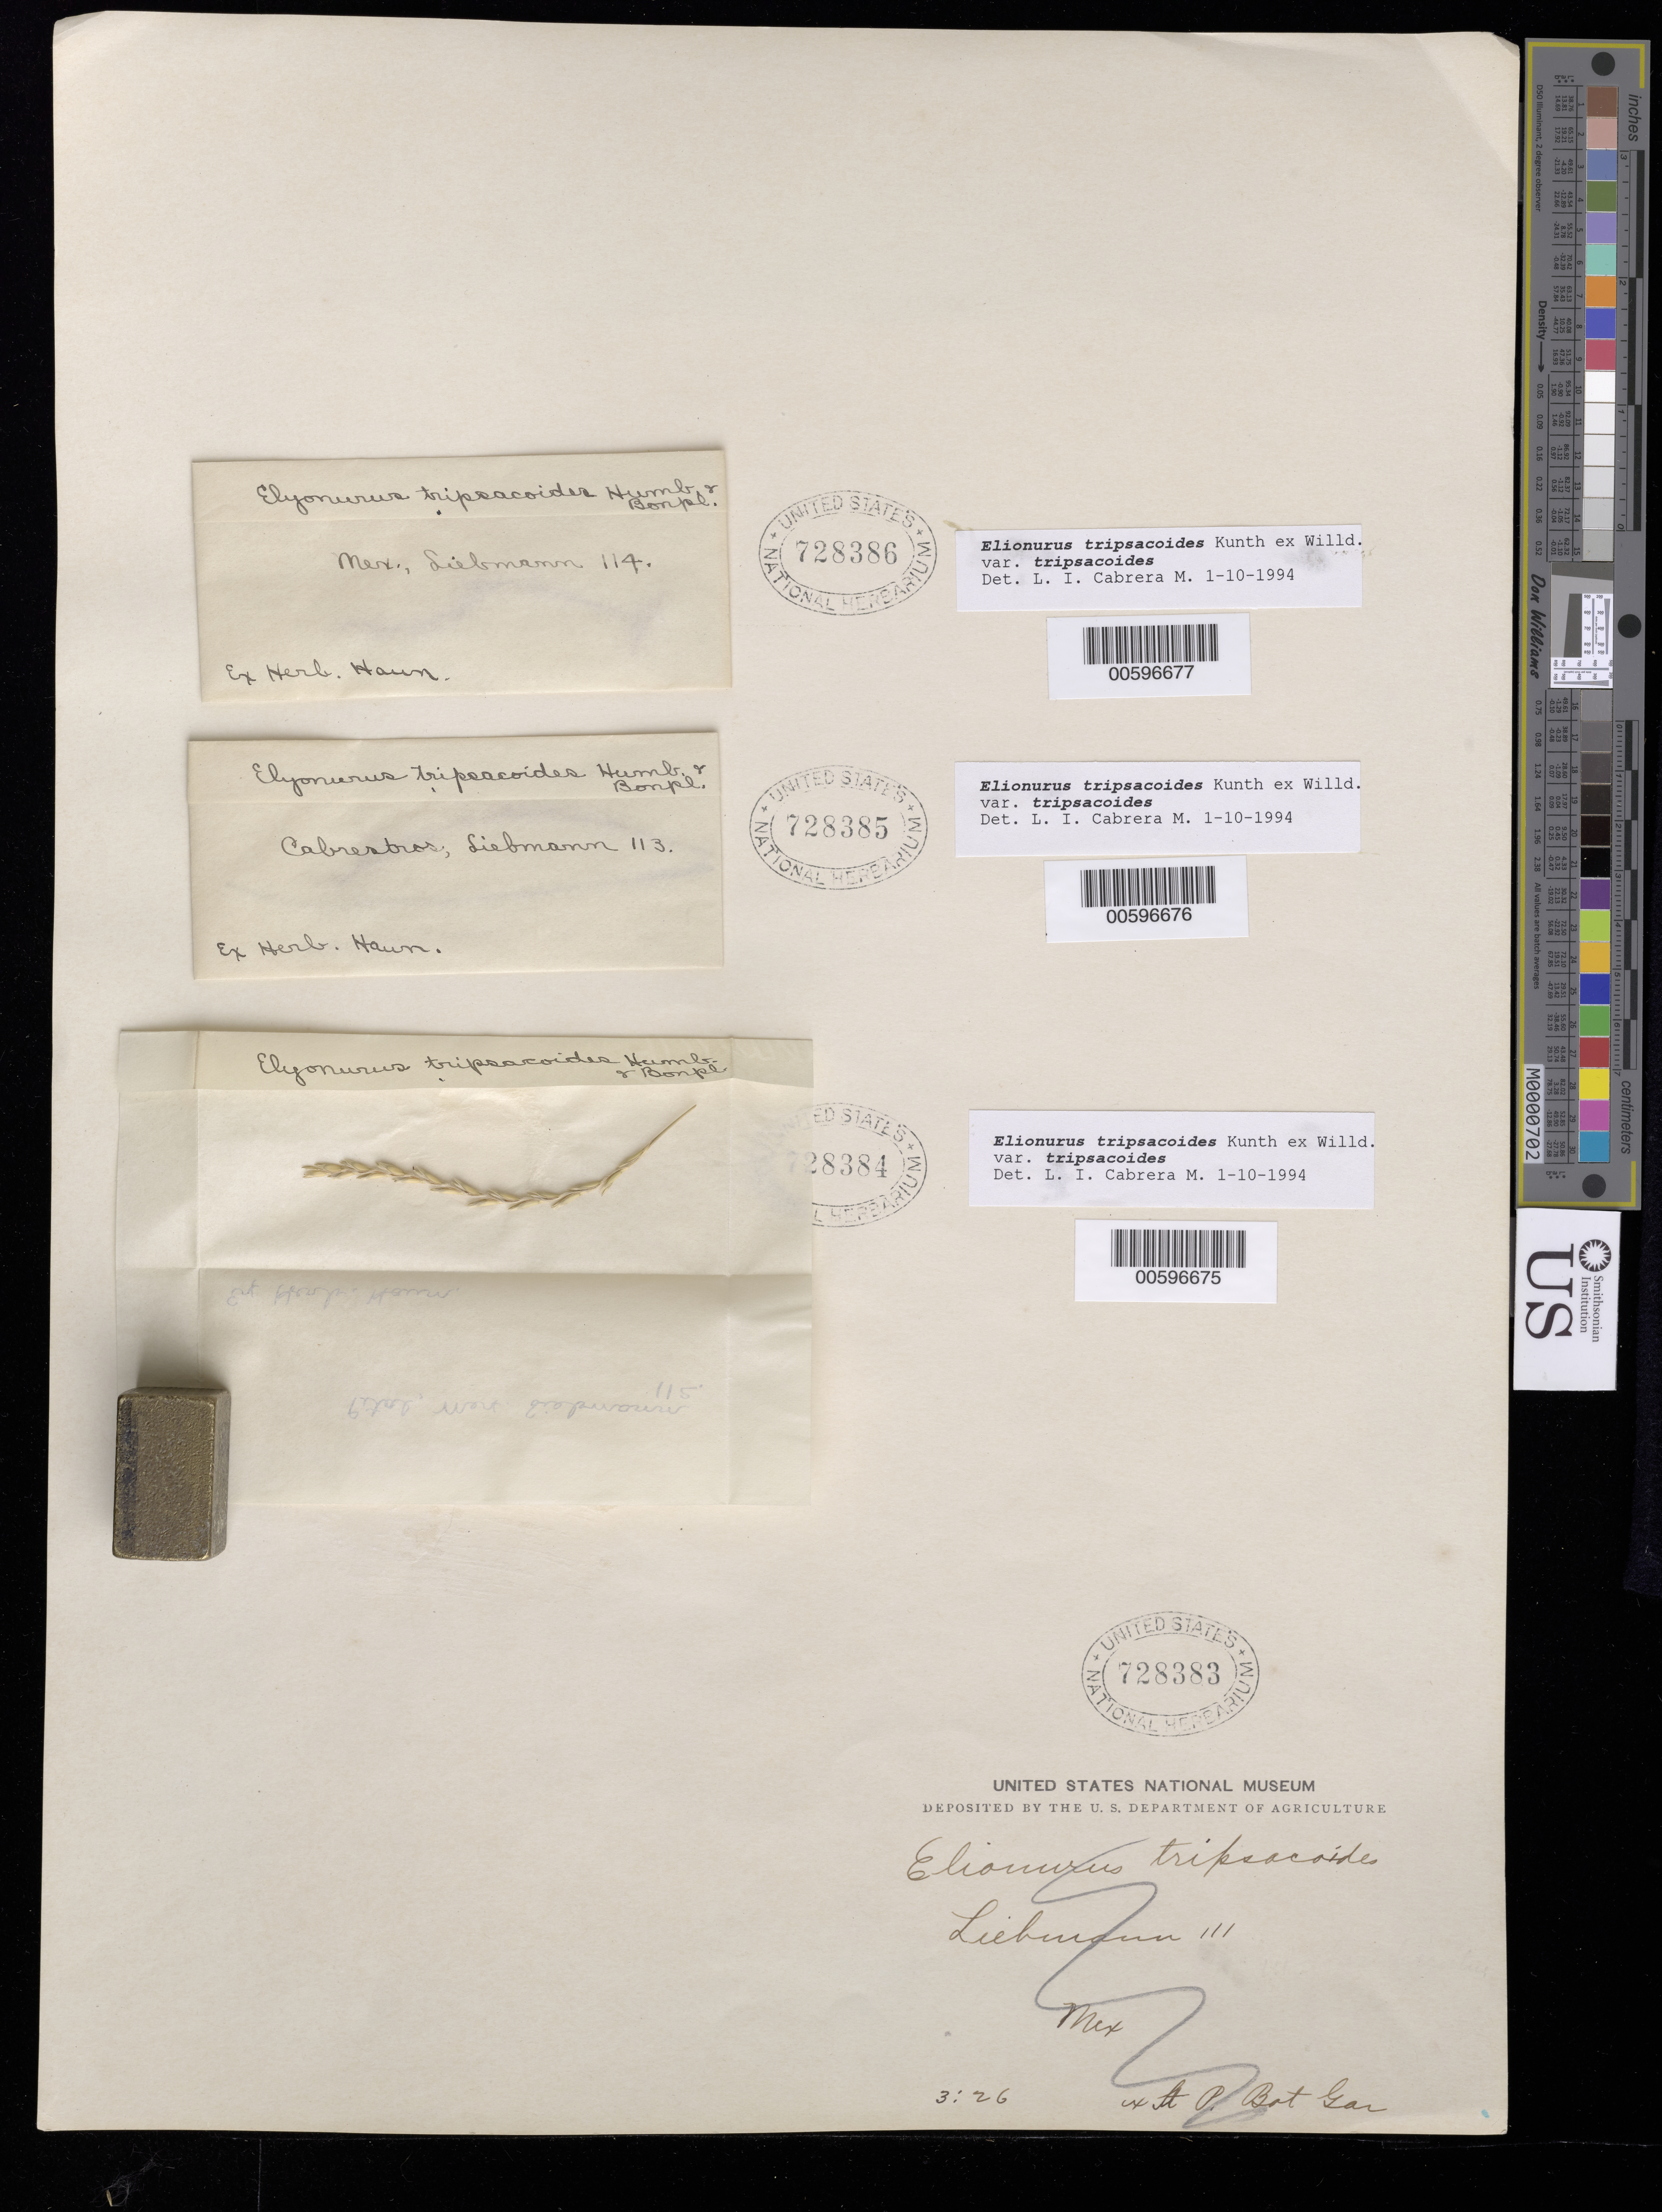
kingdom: Plantae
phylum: Tracheophyta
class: Liliopsida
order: Poales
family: Poaceae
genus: Elionurus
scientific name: Elionurus tripsacoides var. tripsacoides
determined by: Cabrera M., L. I.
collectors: F. M. Liebmann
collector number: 112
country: Mexico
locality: Pital.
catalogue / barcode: US 728384